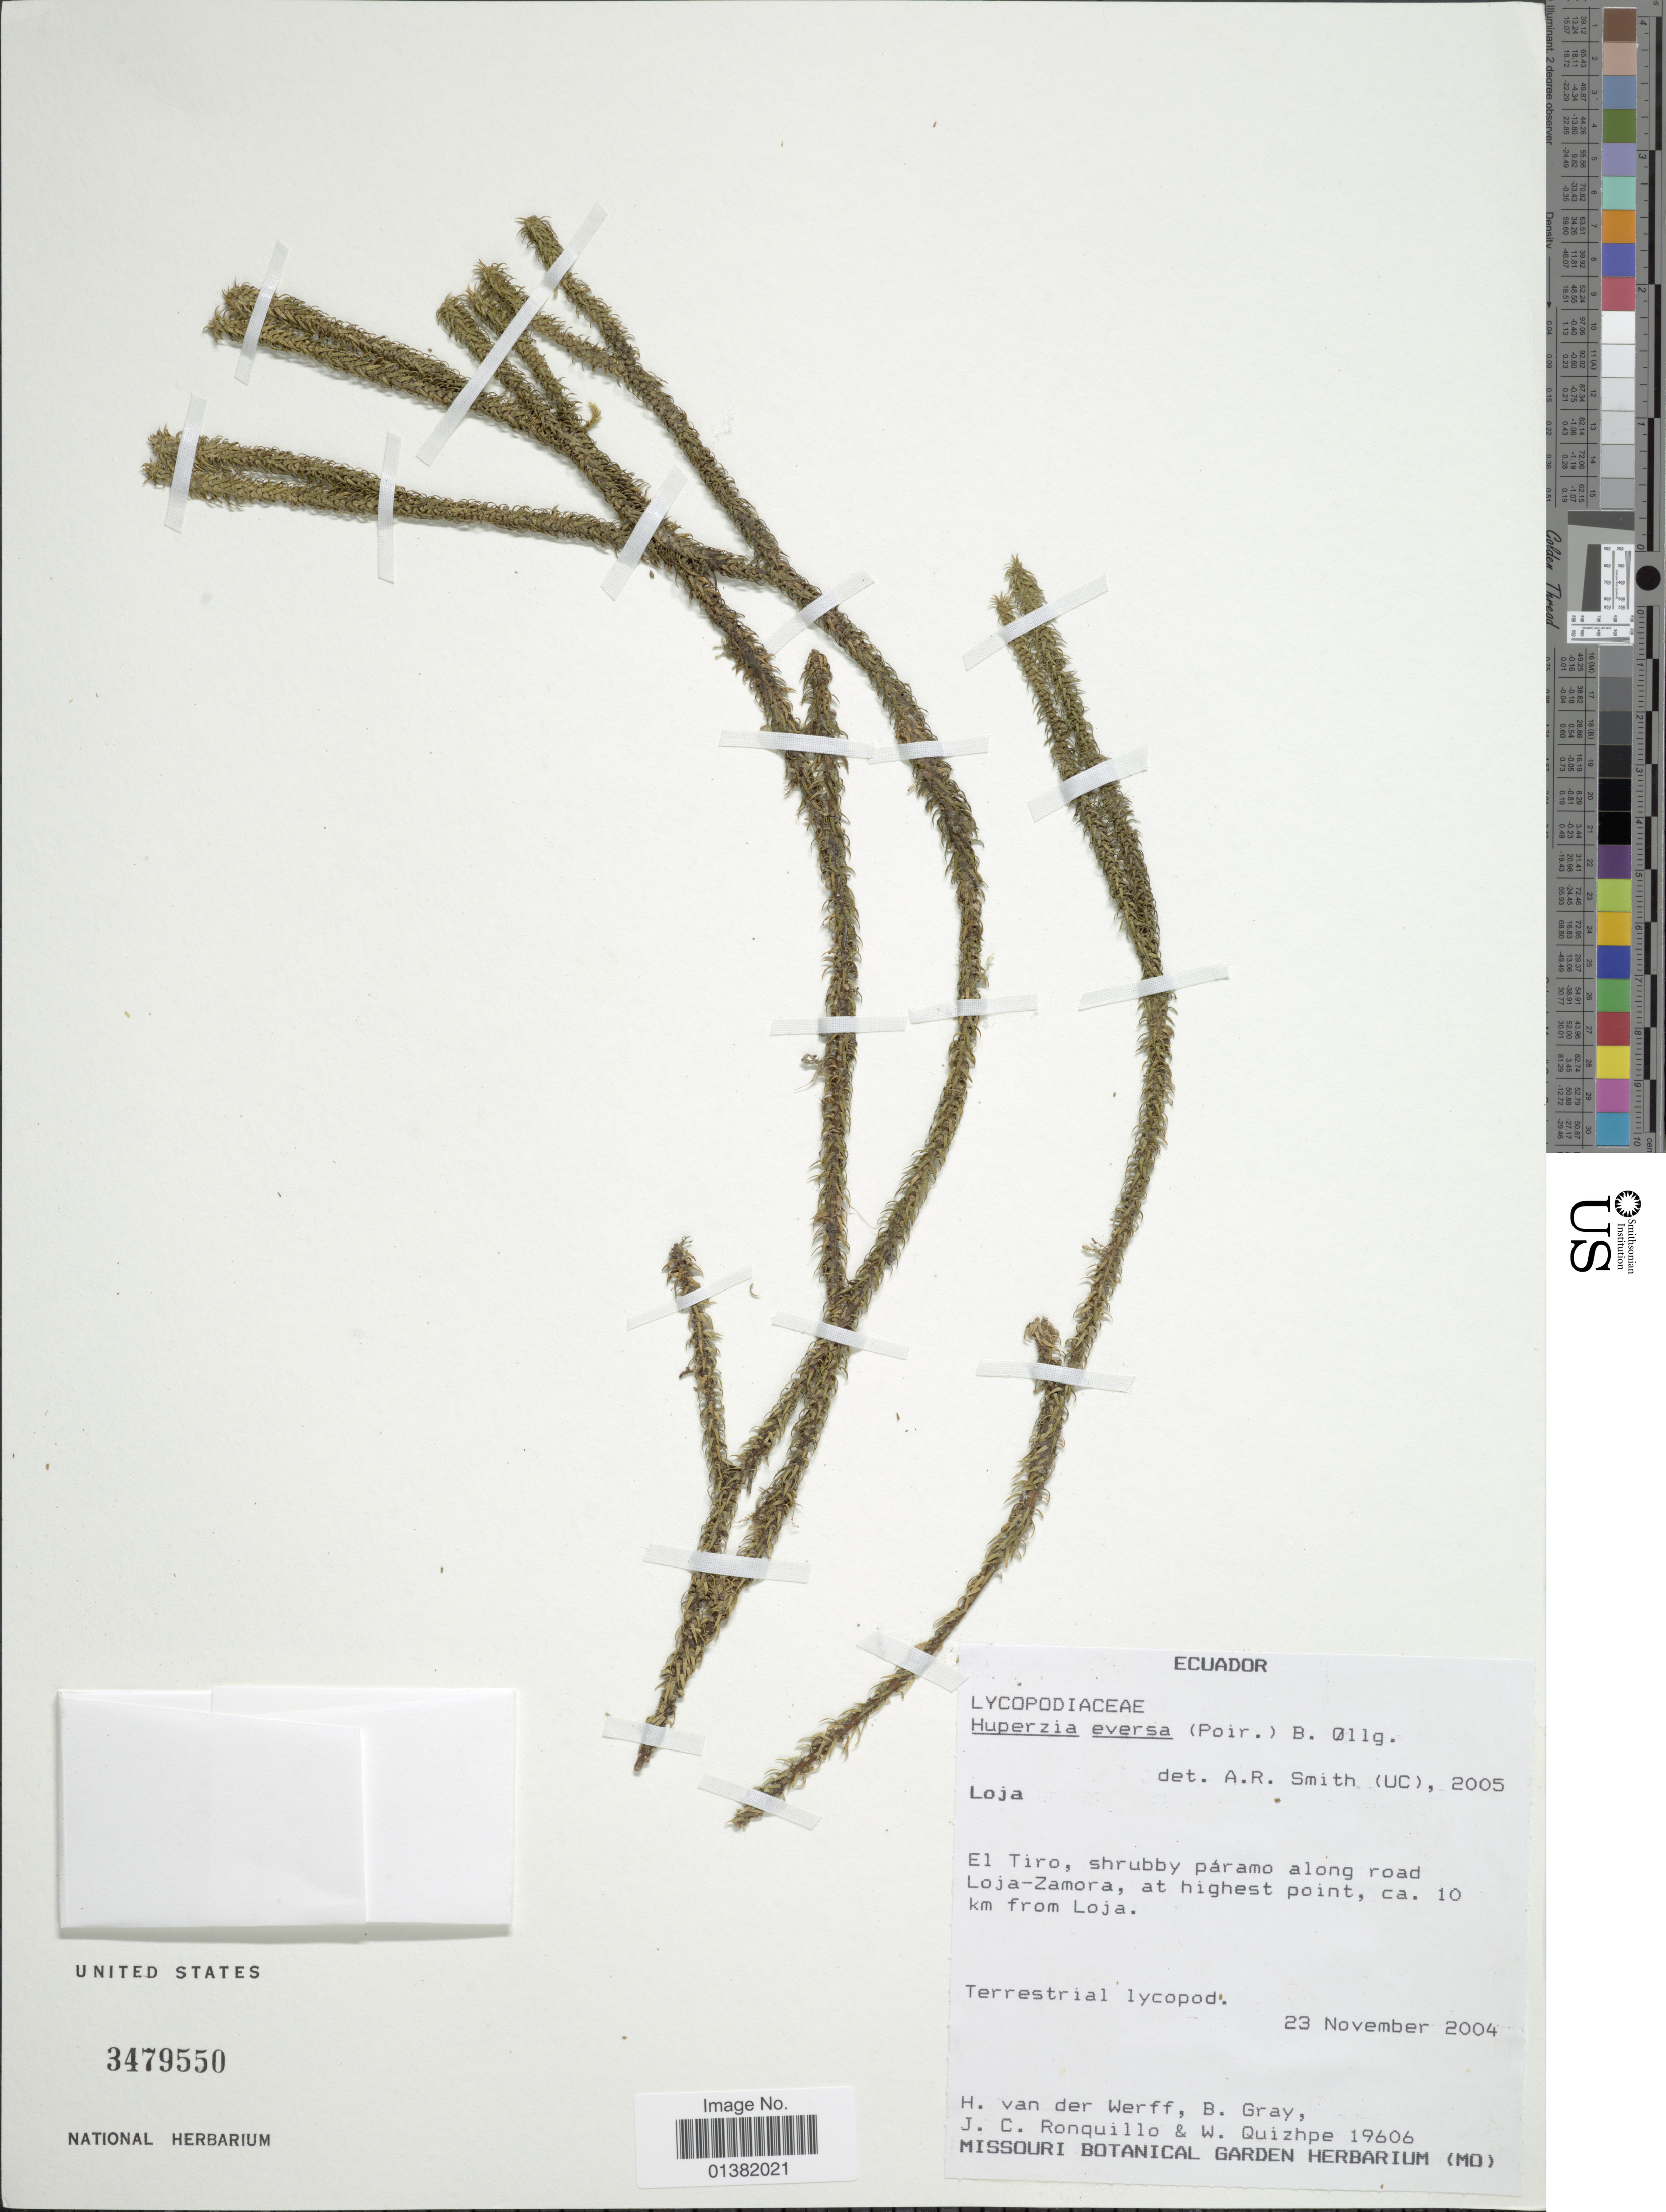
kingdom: Plantae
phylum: Tracheophyta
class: Lycopodiopsida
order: Lycopodiales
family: Lycopodiaceae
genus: Phlegmariurus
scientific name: Phlegmariurus eversus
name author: (Poir.) B. Øllg.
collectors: H. van der Werff, B. Gray, J. Ronquillo & W. Quizhpe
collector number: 19606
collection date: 2004-11-23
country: Ecuador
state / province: Loja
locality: El Tiro, shrubby páramo along road Loja-Zamora, at highest point, ca. 10 km from Loja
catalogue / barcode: US 3479550